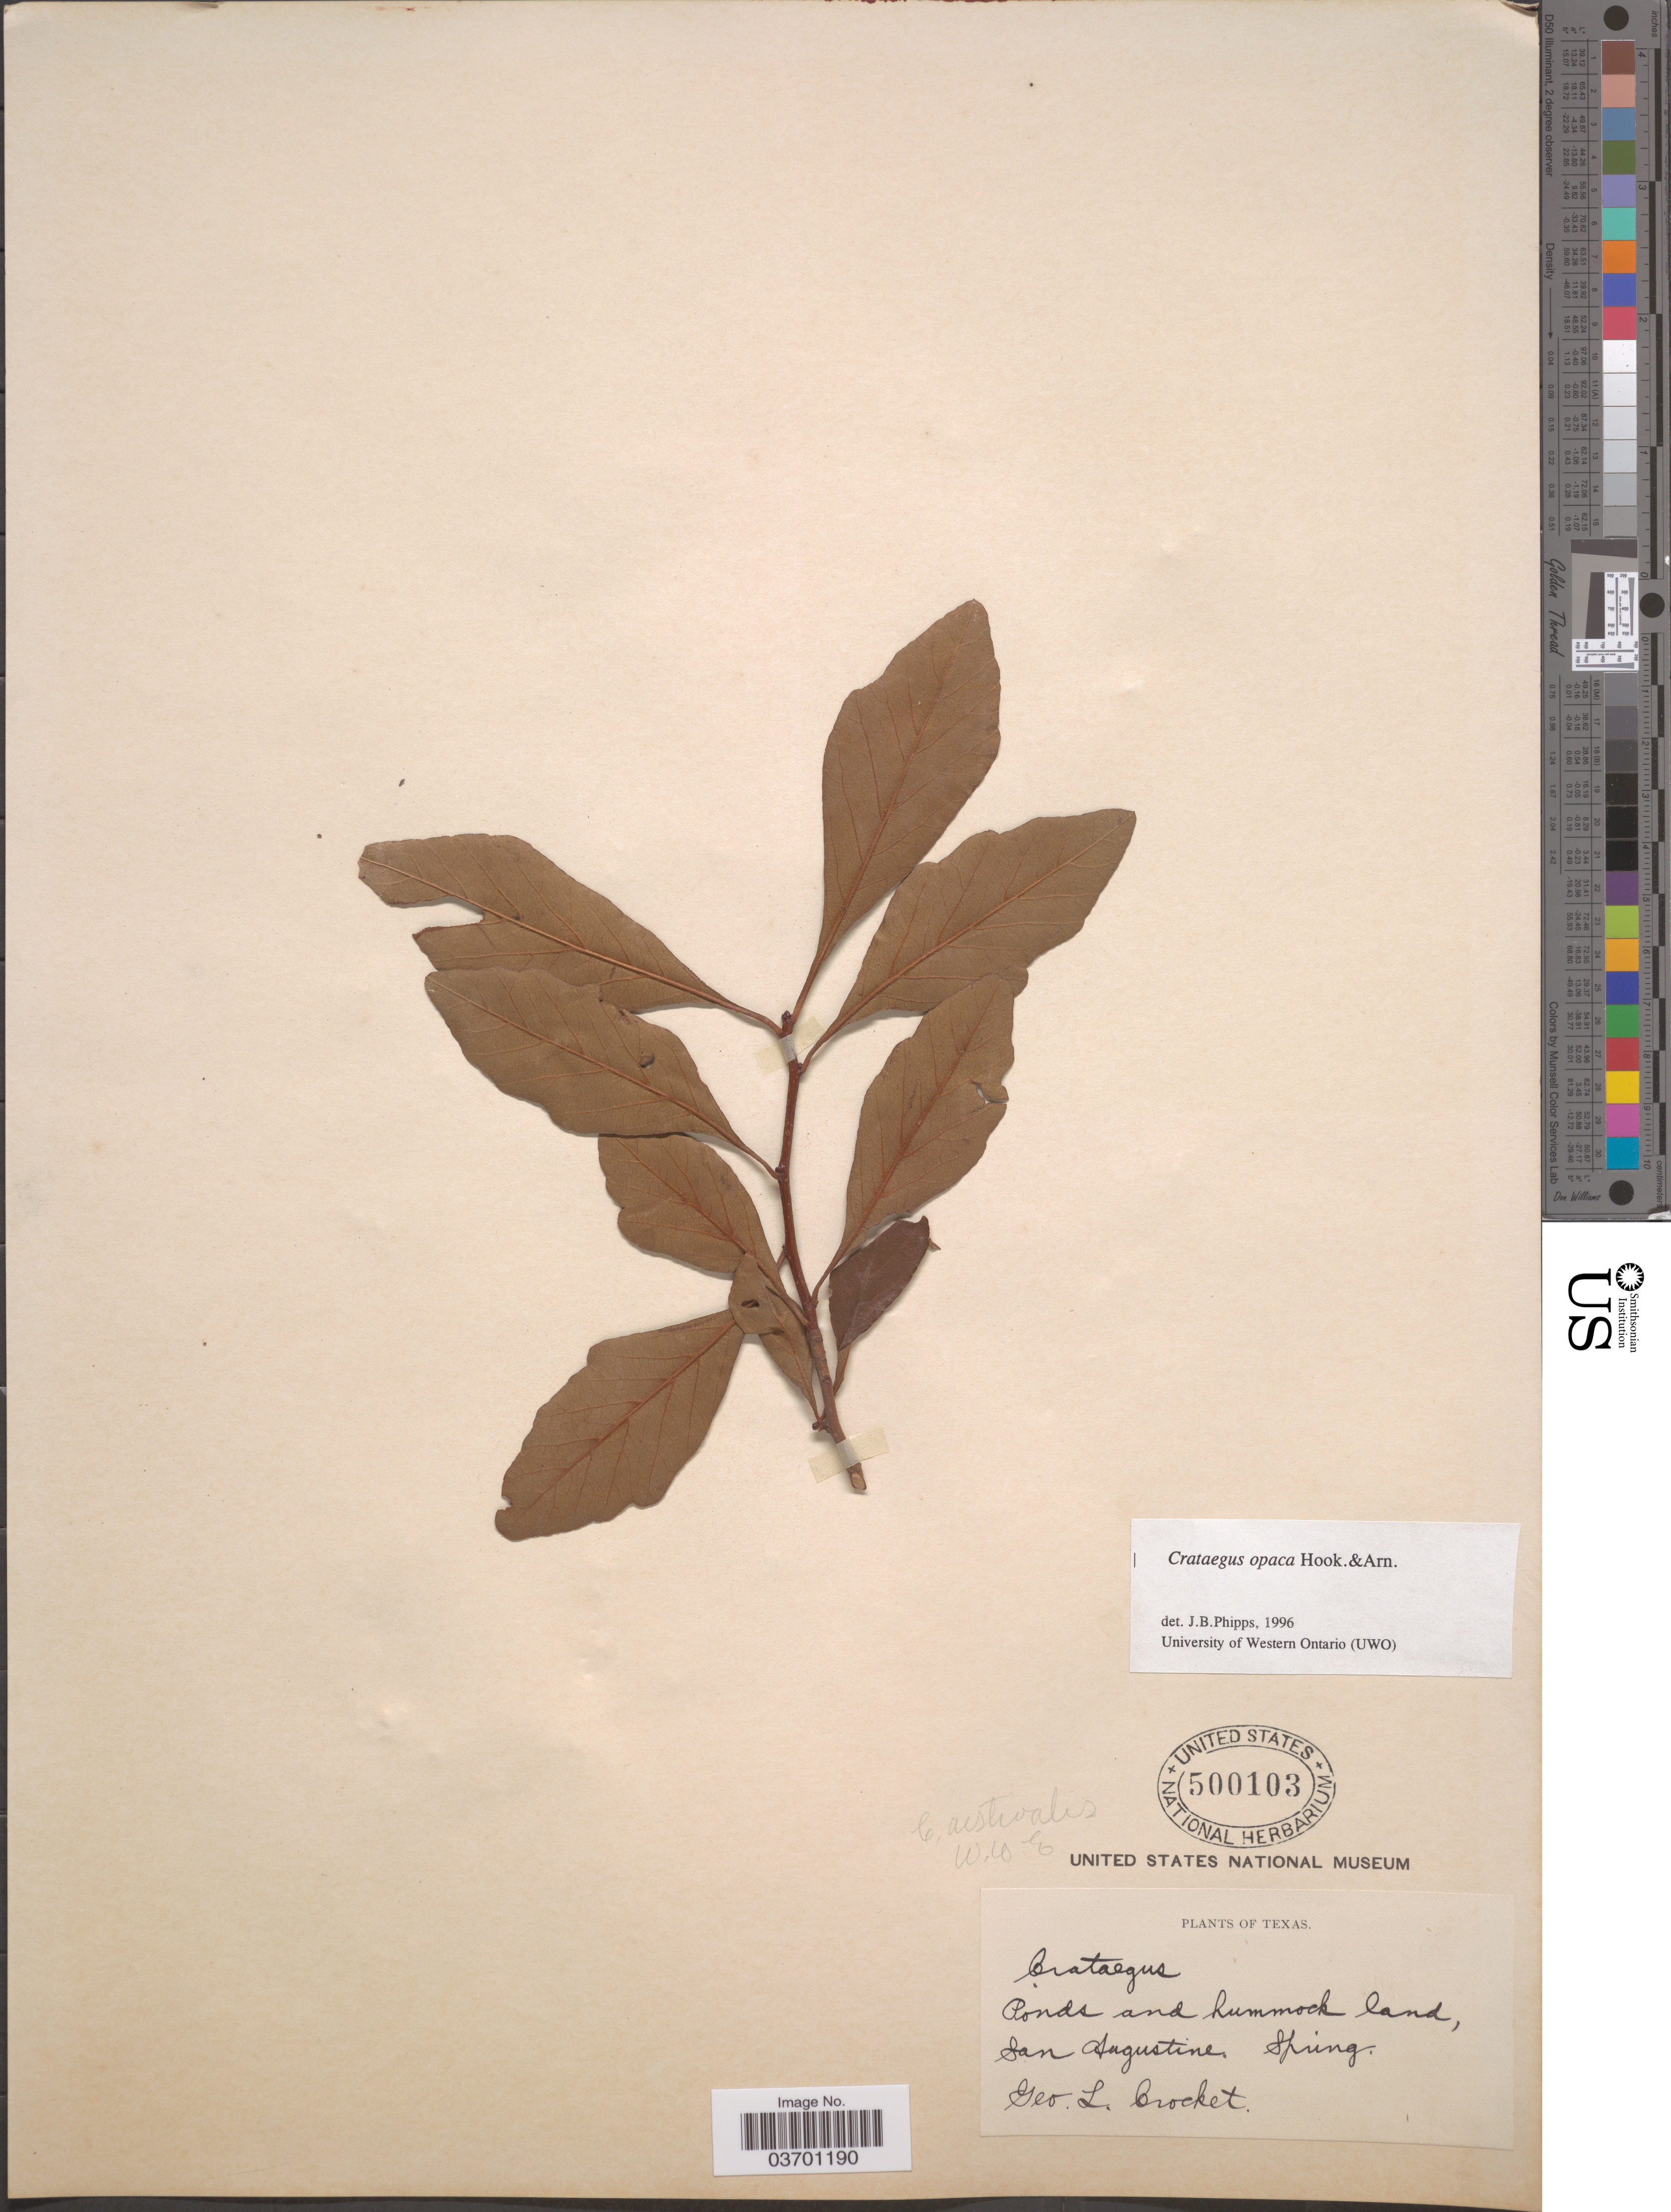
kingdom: Plantae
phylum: Tracheophyta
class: Magnoliopsida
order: Rosales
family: Rosaceae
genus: Crataegus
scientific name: Crataegus opaca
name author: Hook. & Arn.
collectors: G. Crocket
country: United States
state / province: Texas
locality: Ponds and hummock land, San Augustine Spring.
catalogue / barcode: US 500103